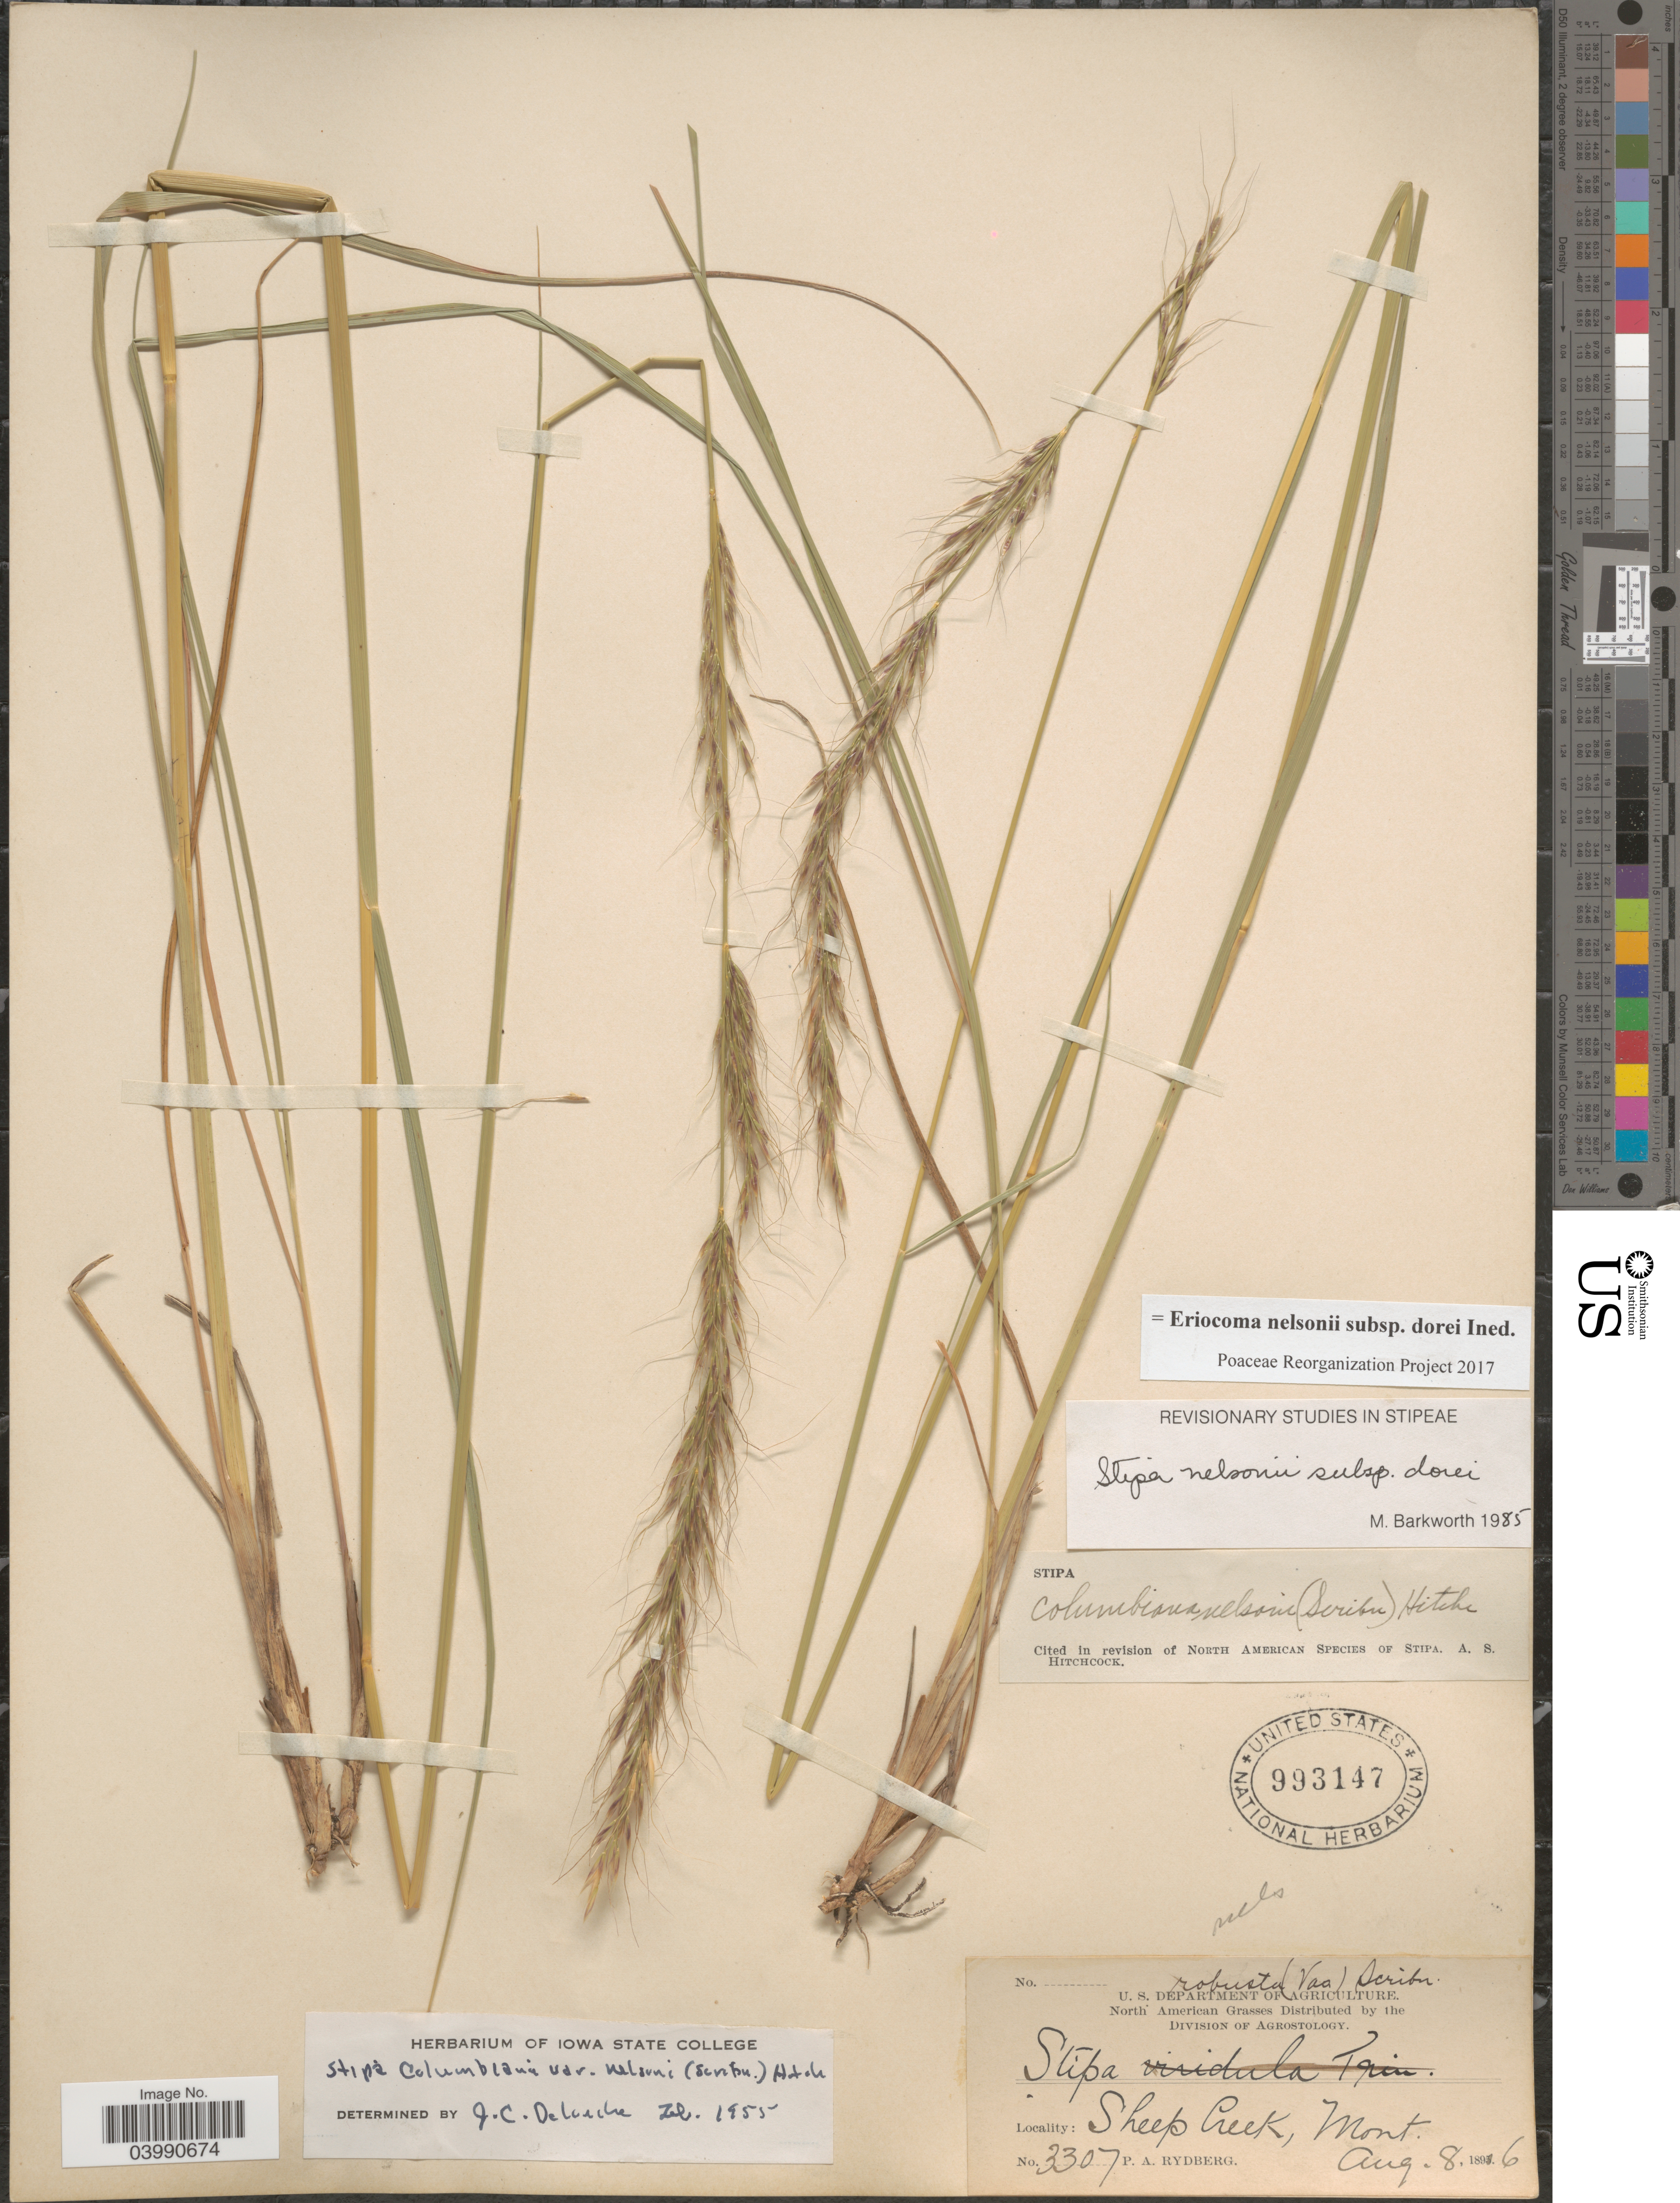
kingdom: Plantae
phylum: Tracheophyta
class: Liliopsida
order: Poales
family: Poaceae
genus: Eriocoma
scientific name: Eriocoma nelsonii subsp. dorei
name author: (Barkworth & J. Maze) Romasch.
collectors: P. A. Rydberg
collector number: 3307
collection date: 1896-08-08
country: United States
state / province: Montana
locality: Sheep Creek.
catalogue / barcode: US 993147